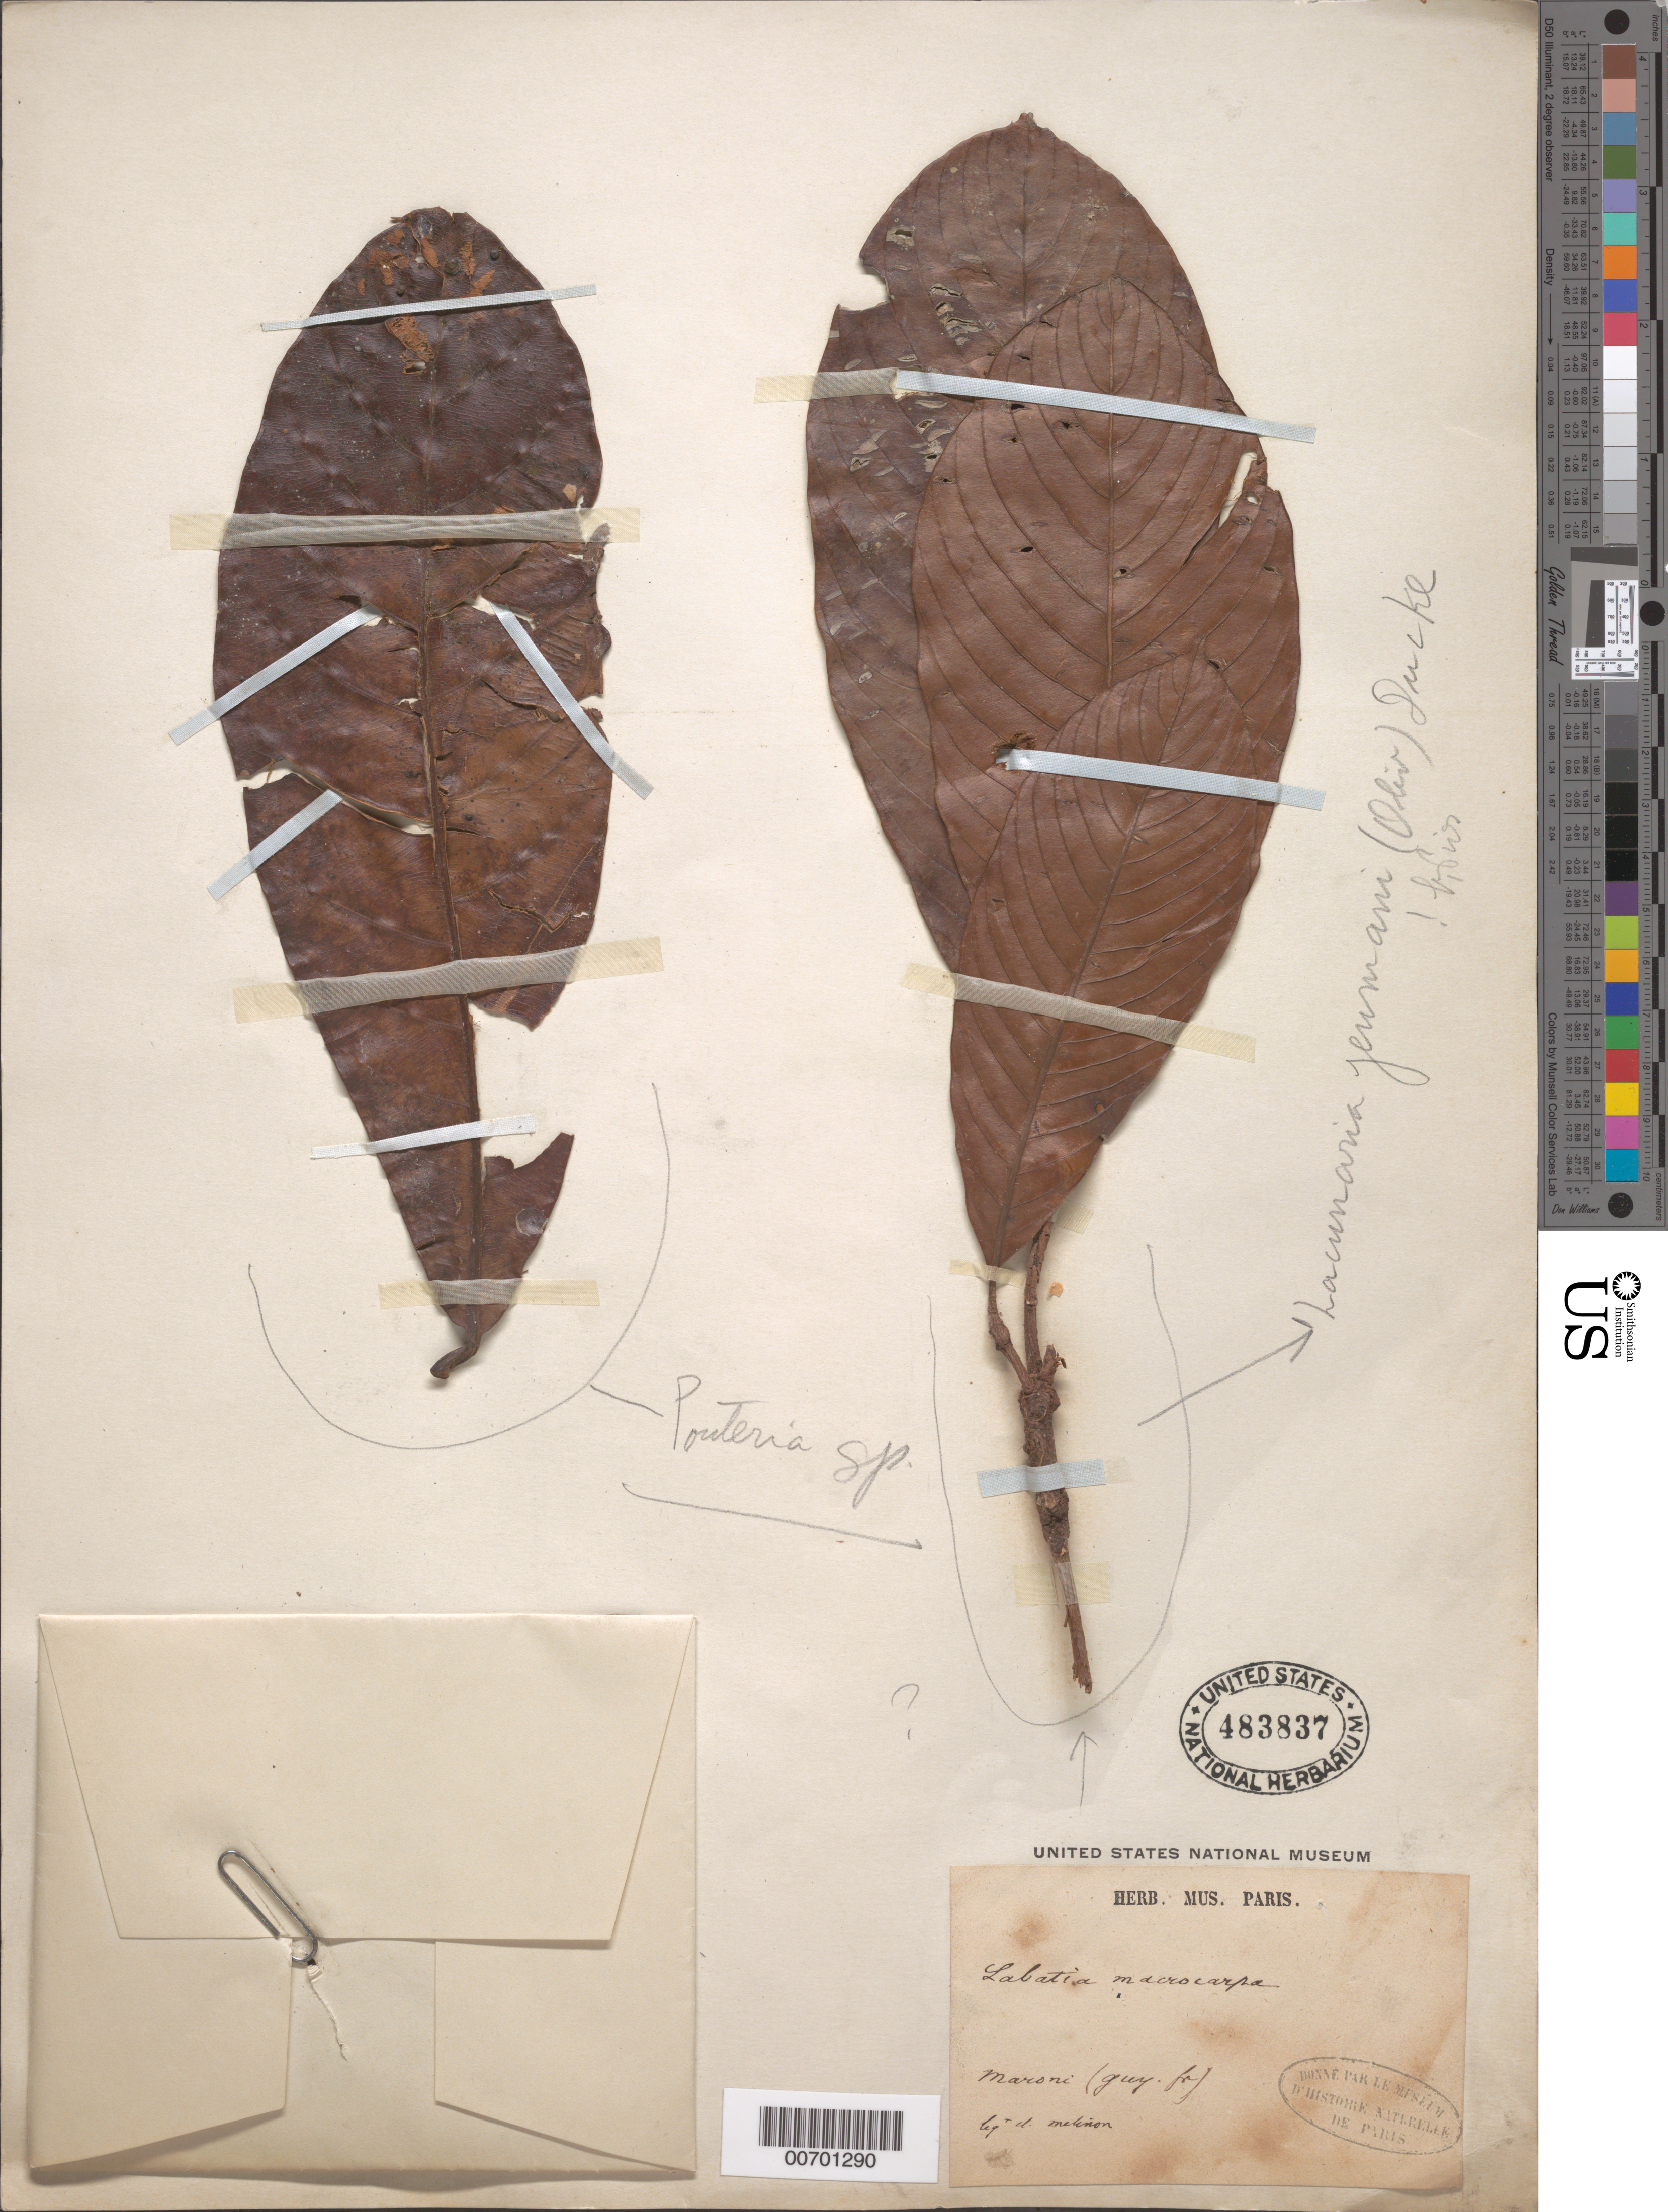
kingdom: Plantae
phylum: Tracheophyta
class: Magnoliopsida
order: Malpighiales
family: Quiinaceae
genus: Lacunaria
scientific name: Lacunaria jenmanii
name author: (Oliv.) Ducke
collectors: E. Mélinon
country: French Guiana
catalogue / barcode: US 483837